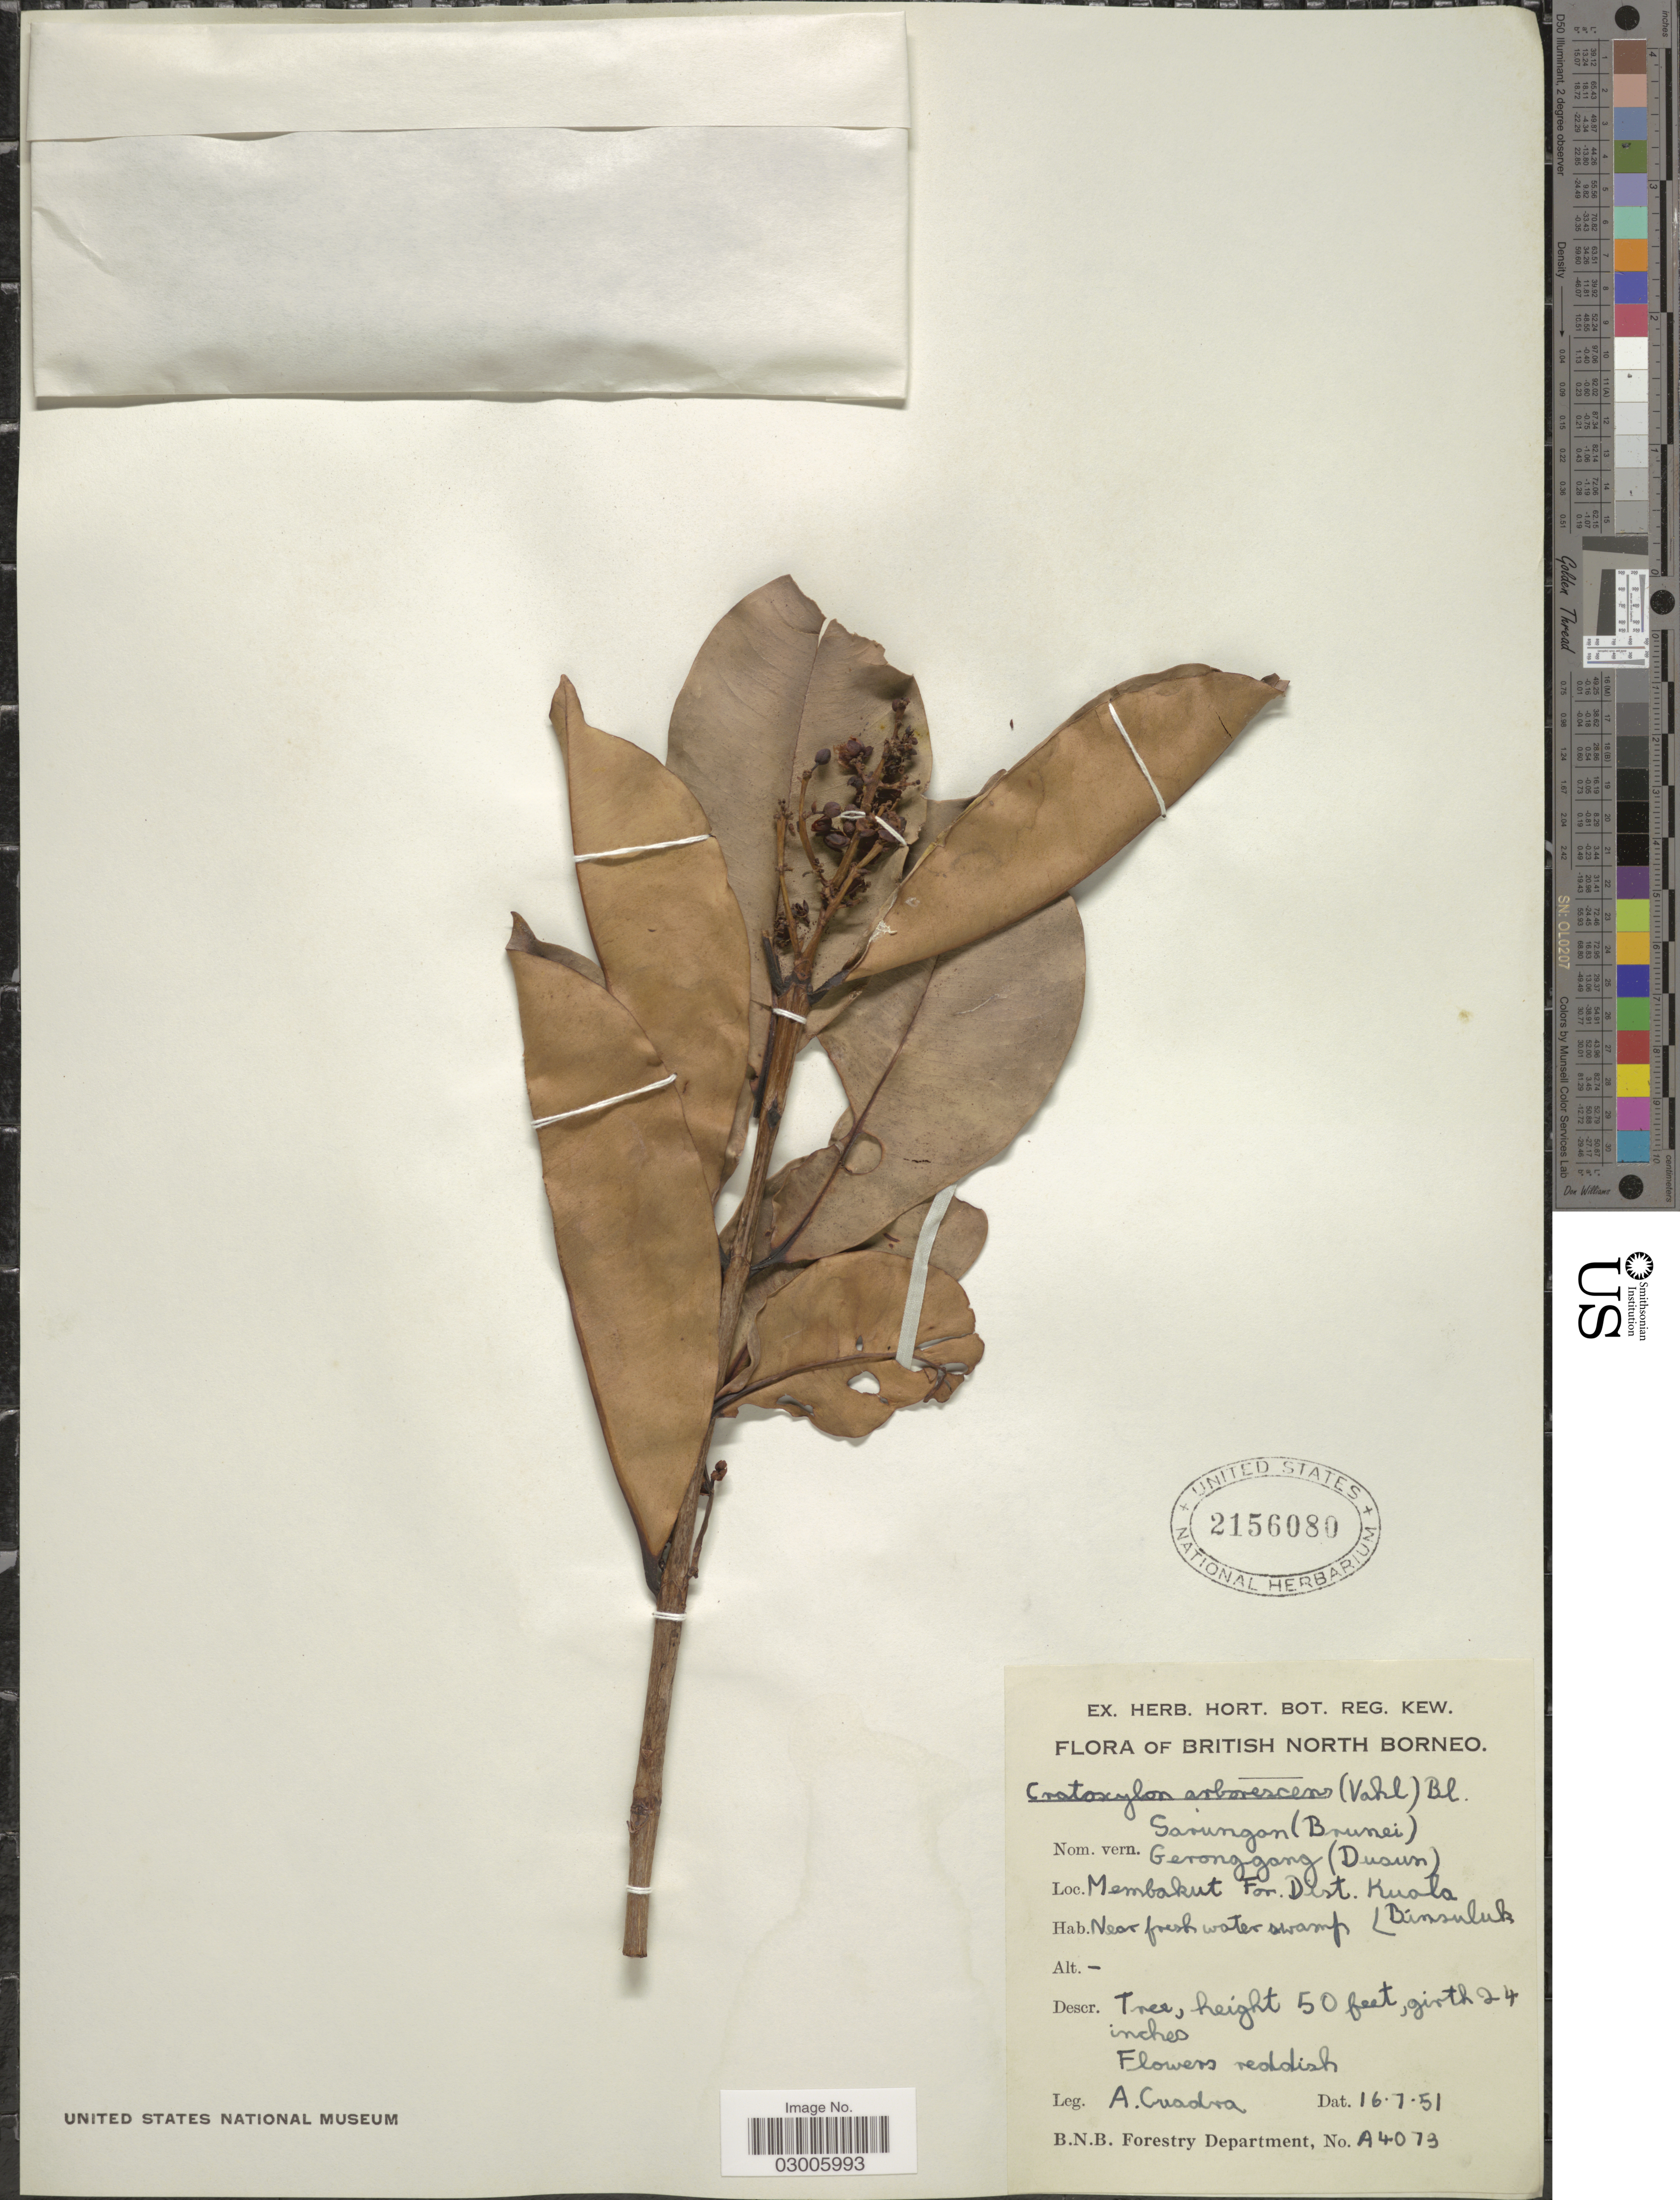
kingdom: Plantae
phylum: Tracheophyta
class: Magnoliopsida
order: Malpighiales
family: Hypericaceae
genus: Cratoxylum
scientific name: Cratoxylum arborescens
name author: (Vahl) Blume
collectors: A. Cuadra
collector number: A4073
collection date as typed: Transcribed d/m/y: 16/7/51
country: Malaysia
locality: British North Borneo. Membakut For. Dist. Kuala Binsuluk.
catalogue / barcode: US 2156080